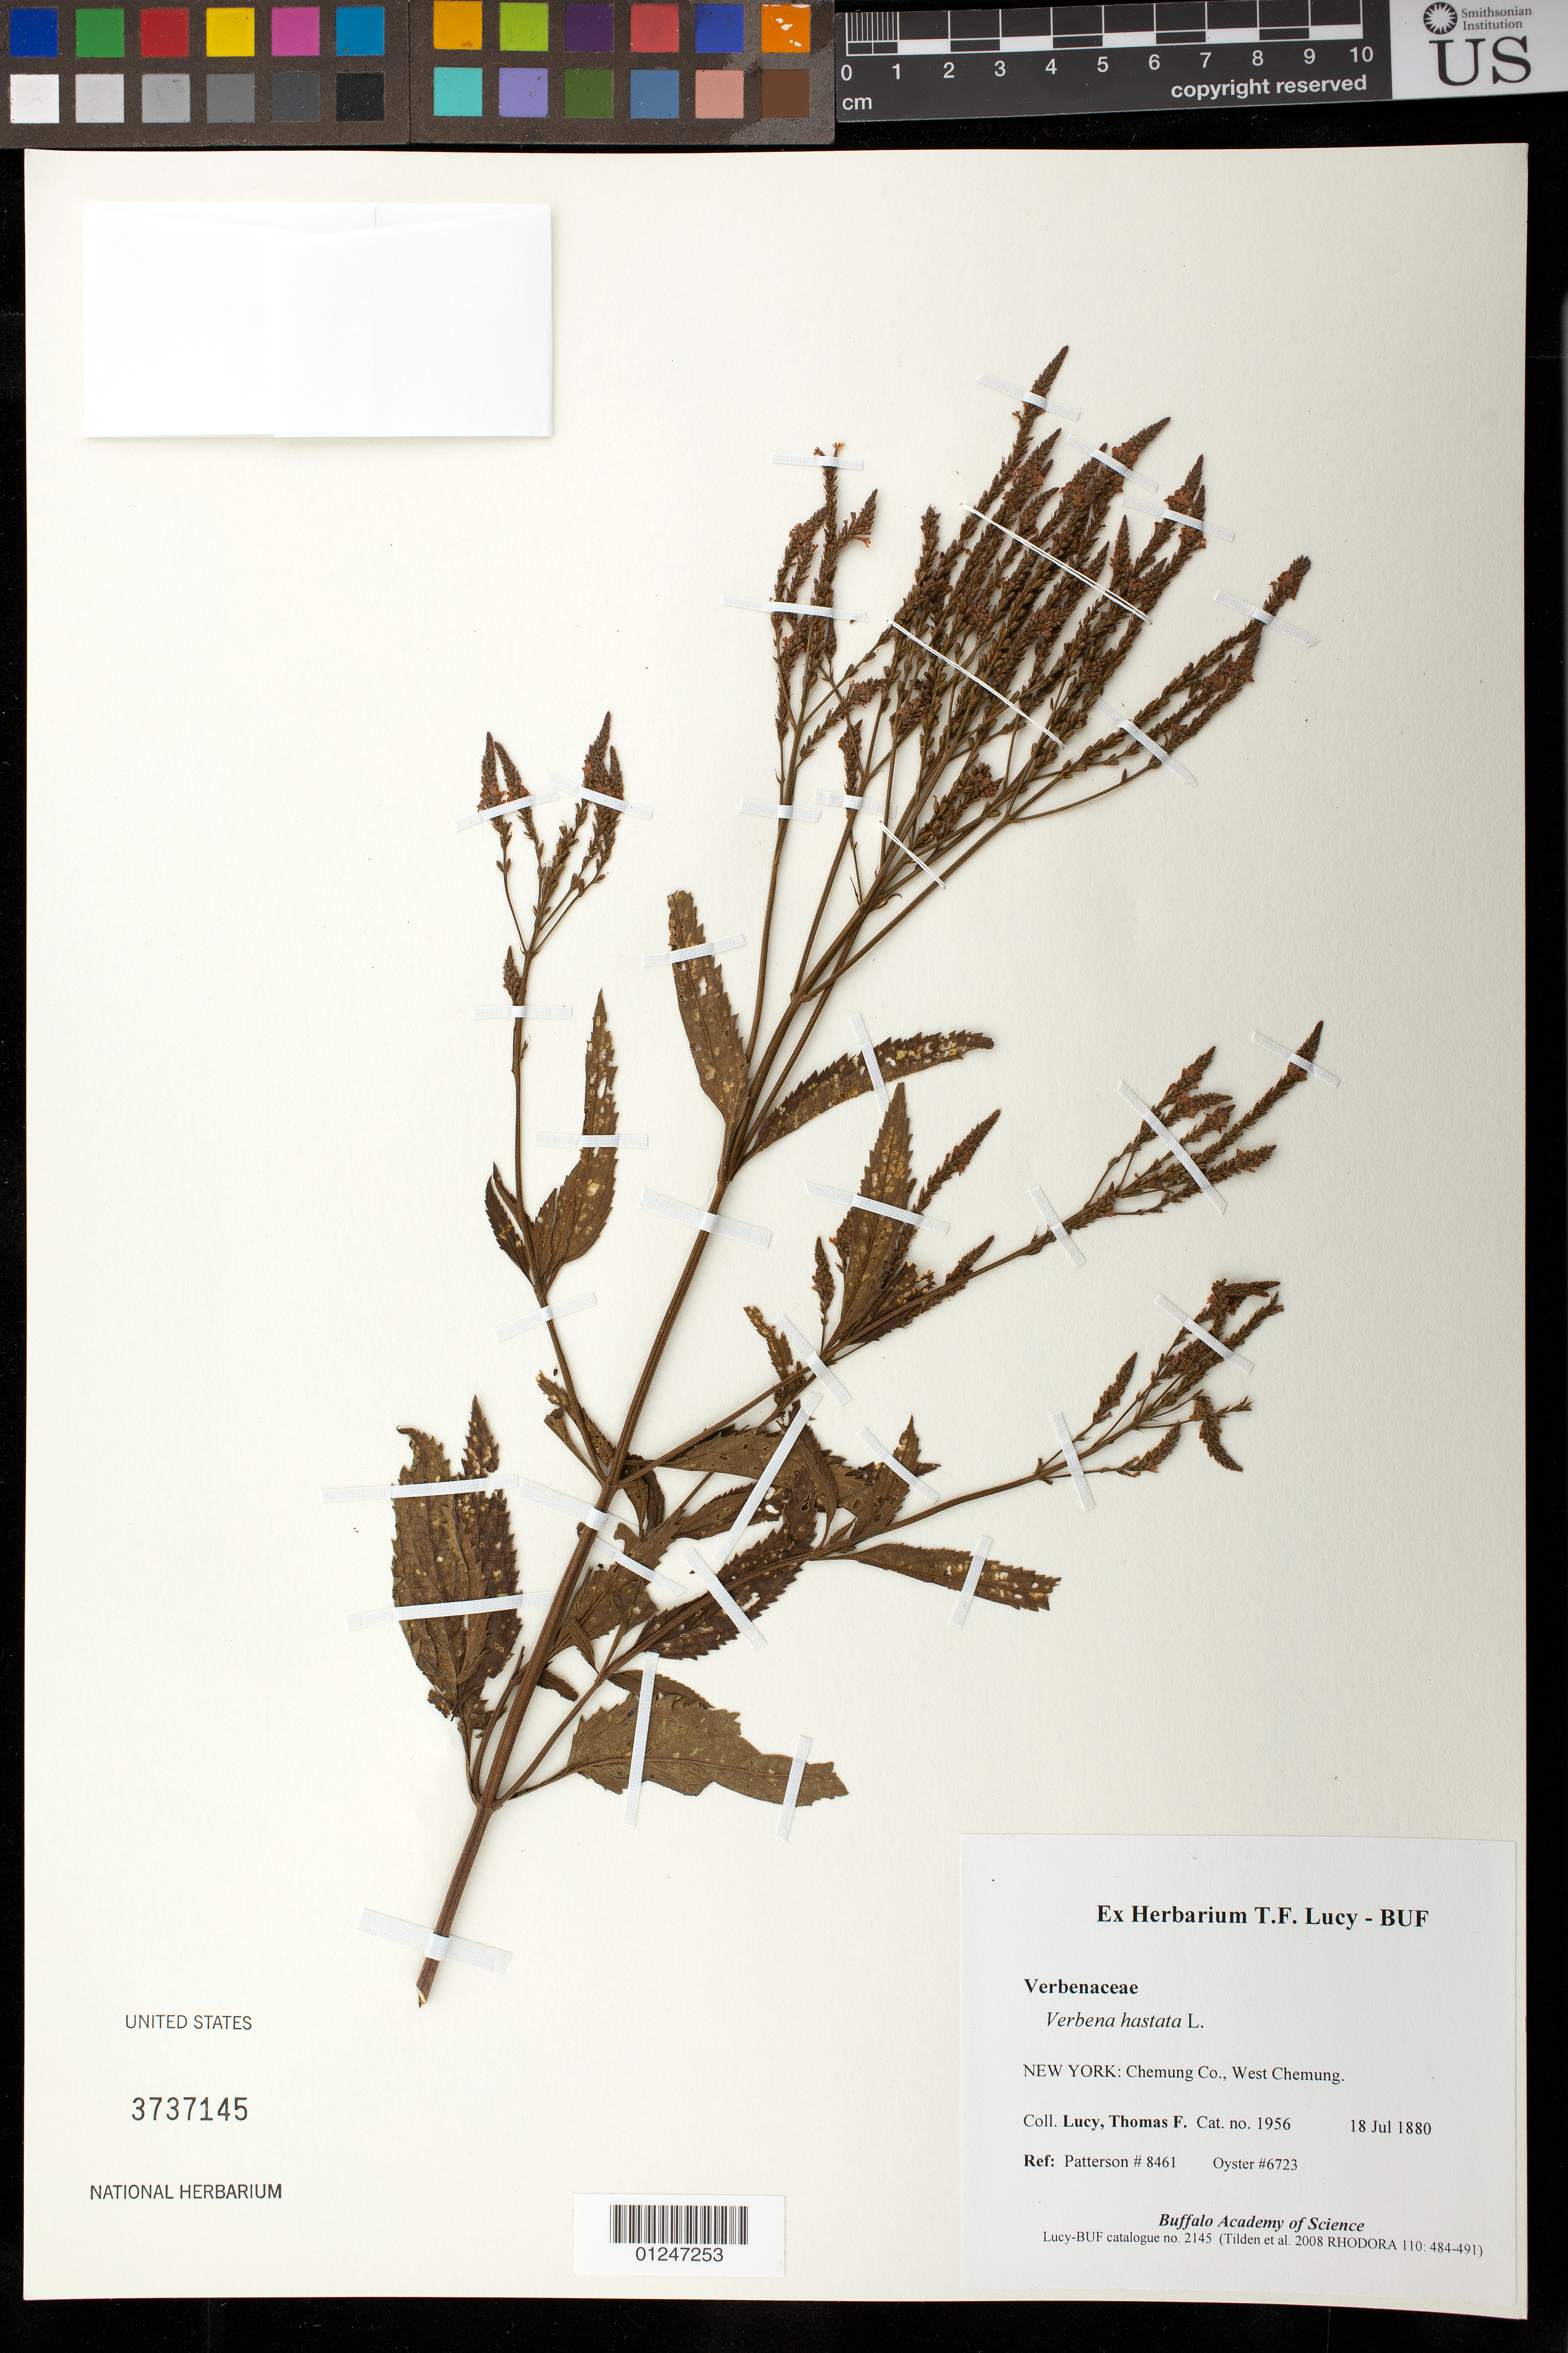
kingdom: Plantae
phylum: Tracheophyta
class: Magnoliopsida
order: Lamiales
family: Verbenaceae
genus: Verbena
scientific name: Verbena hastata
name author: L.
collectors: T. Lucy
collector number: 1956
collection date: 1880-07-18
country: United States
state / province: New York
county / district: Chemung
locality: West Chemung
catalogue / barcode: US 3737145